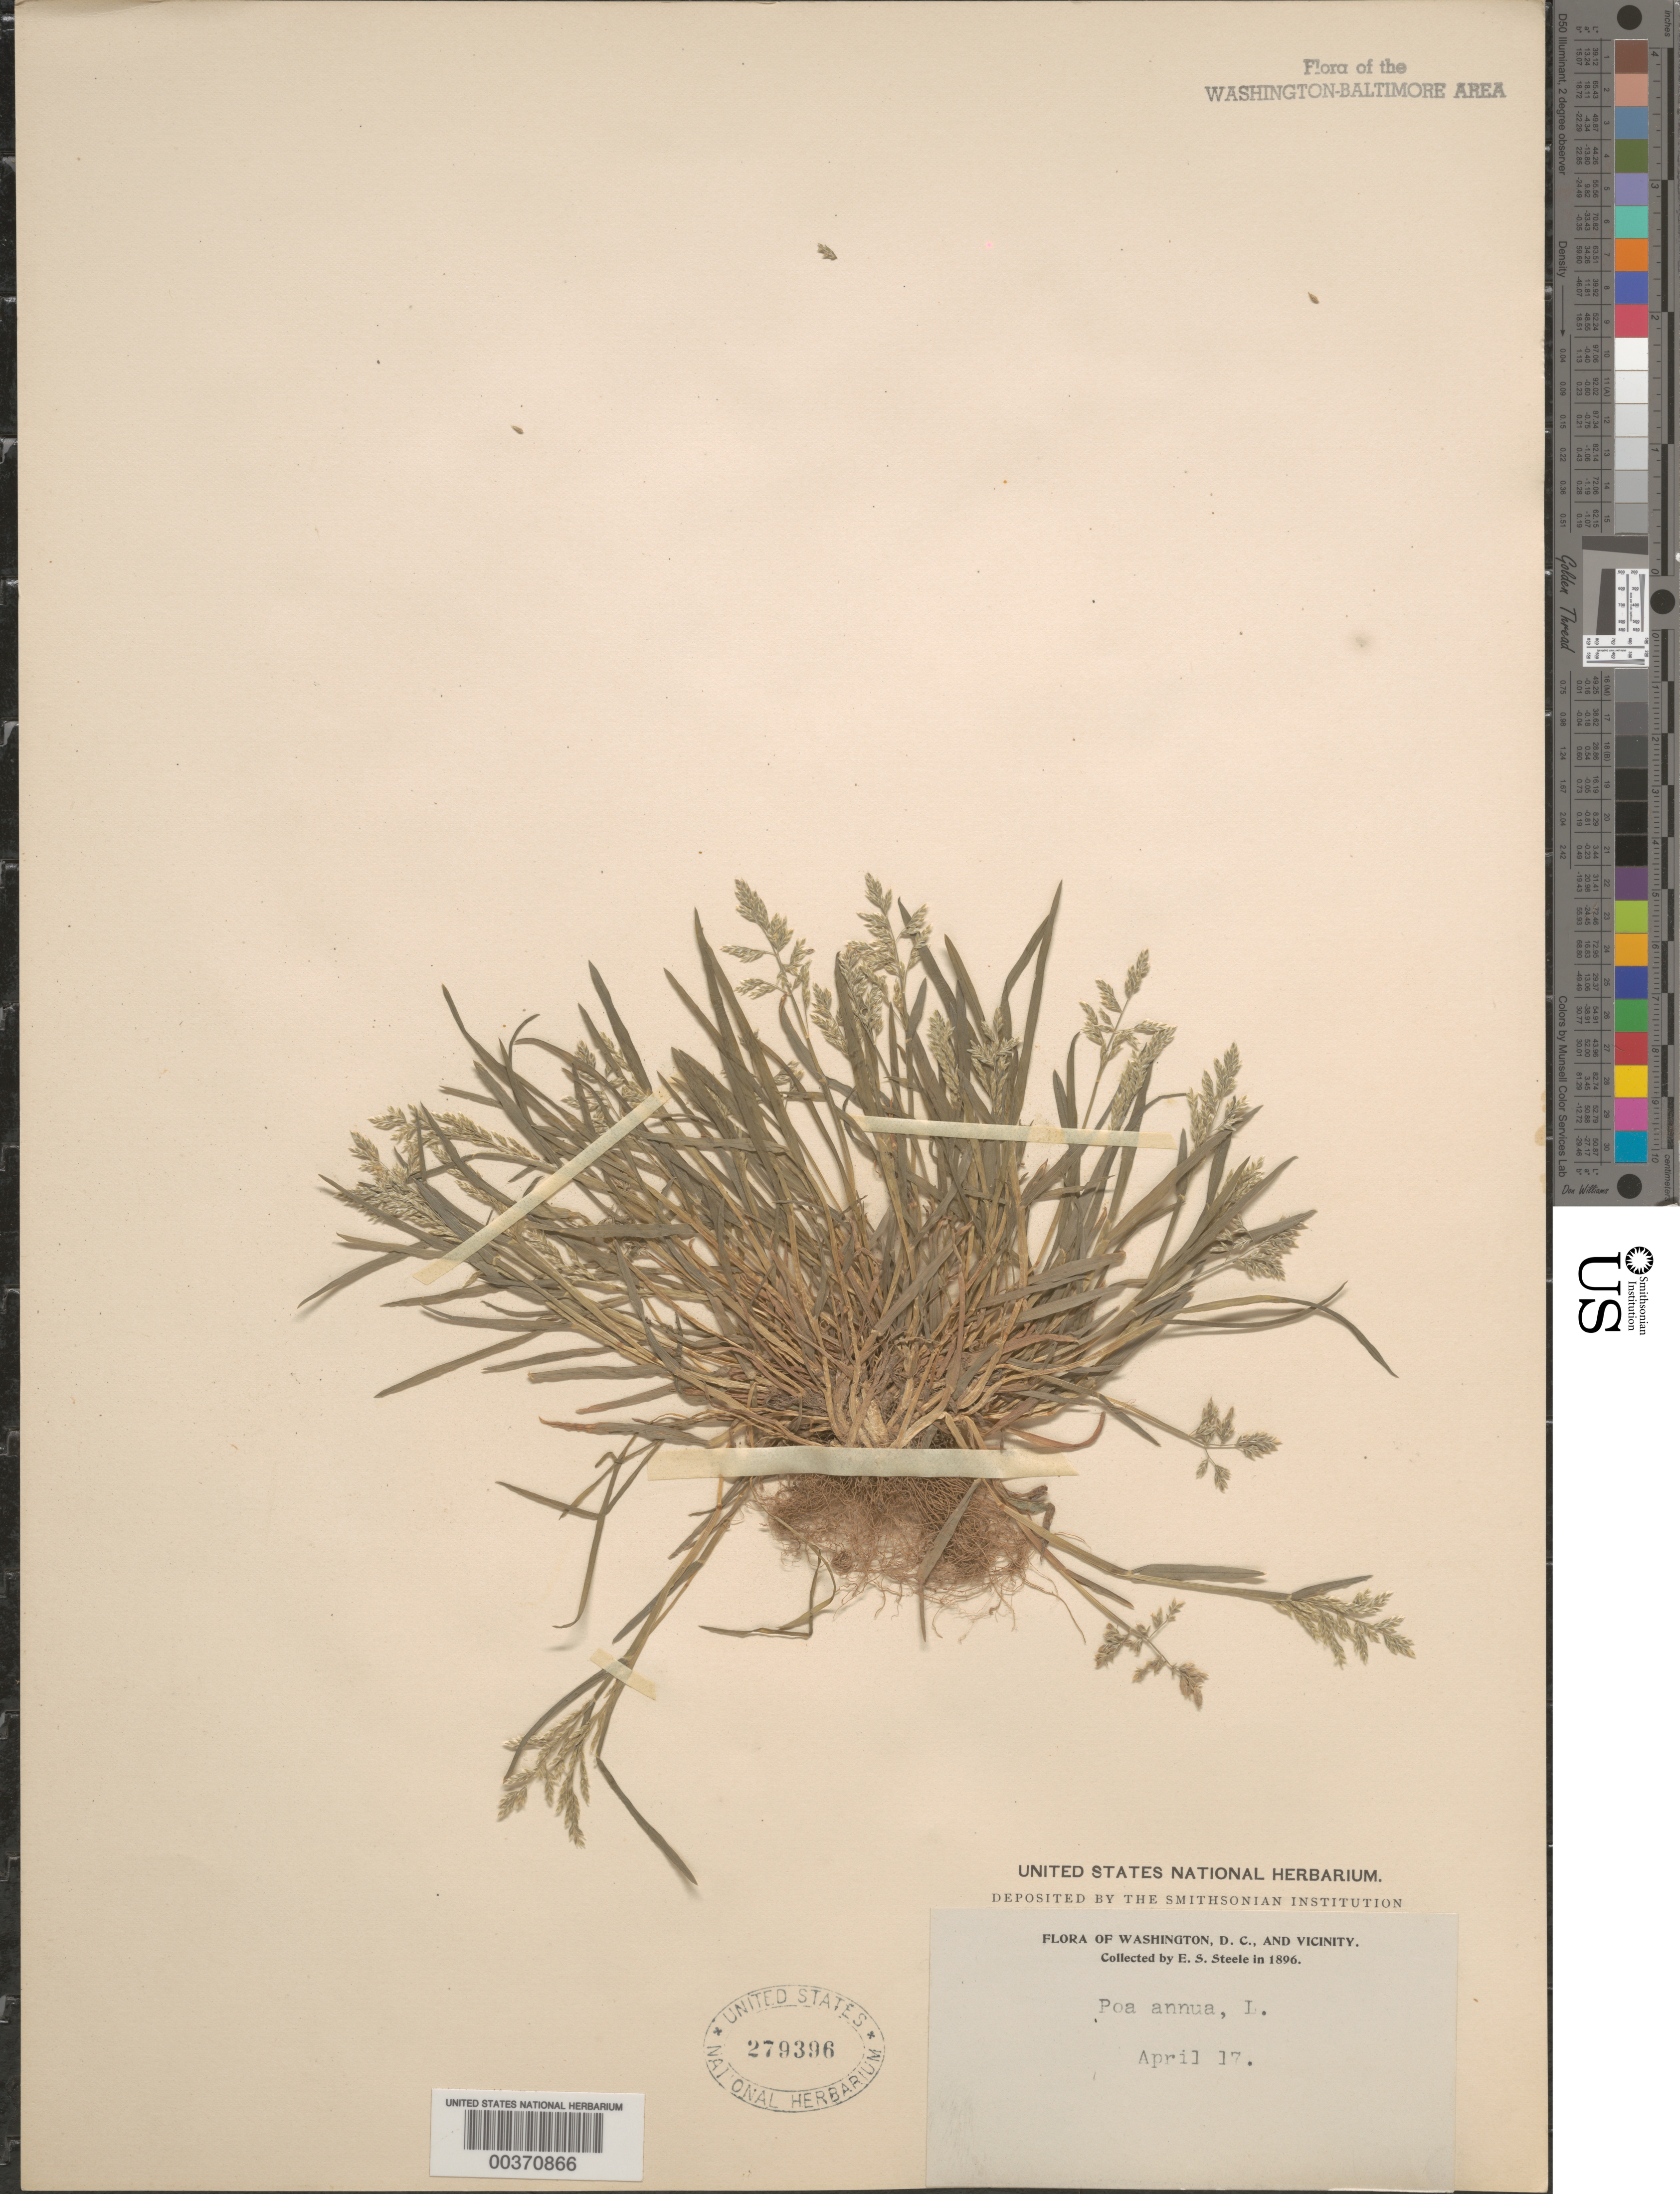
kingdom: Plantae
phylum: Tracheophyta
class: Liliopsida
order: Poales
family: Poaceae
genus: Poa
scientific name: Poa annua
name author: L.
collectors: E. Steele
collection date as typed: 17 Apr 1896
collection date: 1896-04-17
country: United States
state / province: District of Columbia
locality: Washington DC area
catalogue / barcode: US 279396